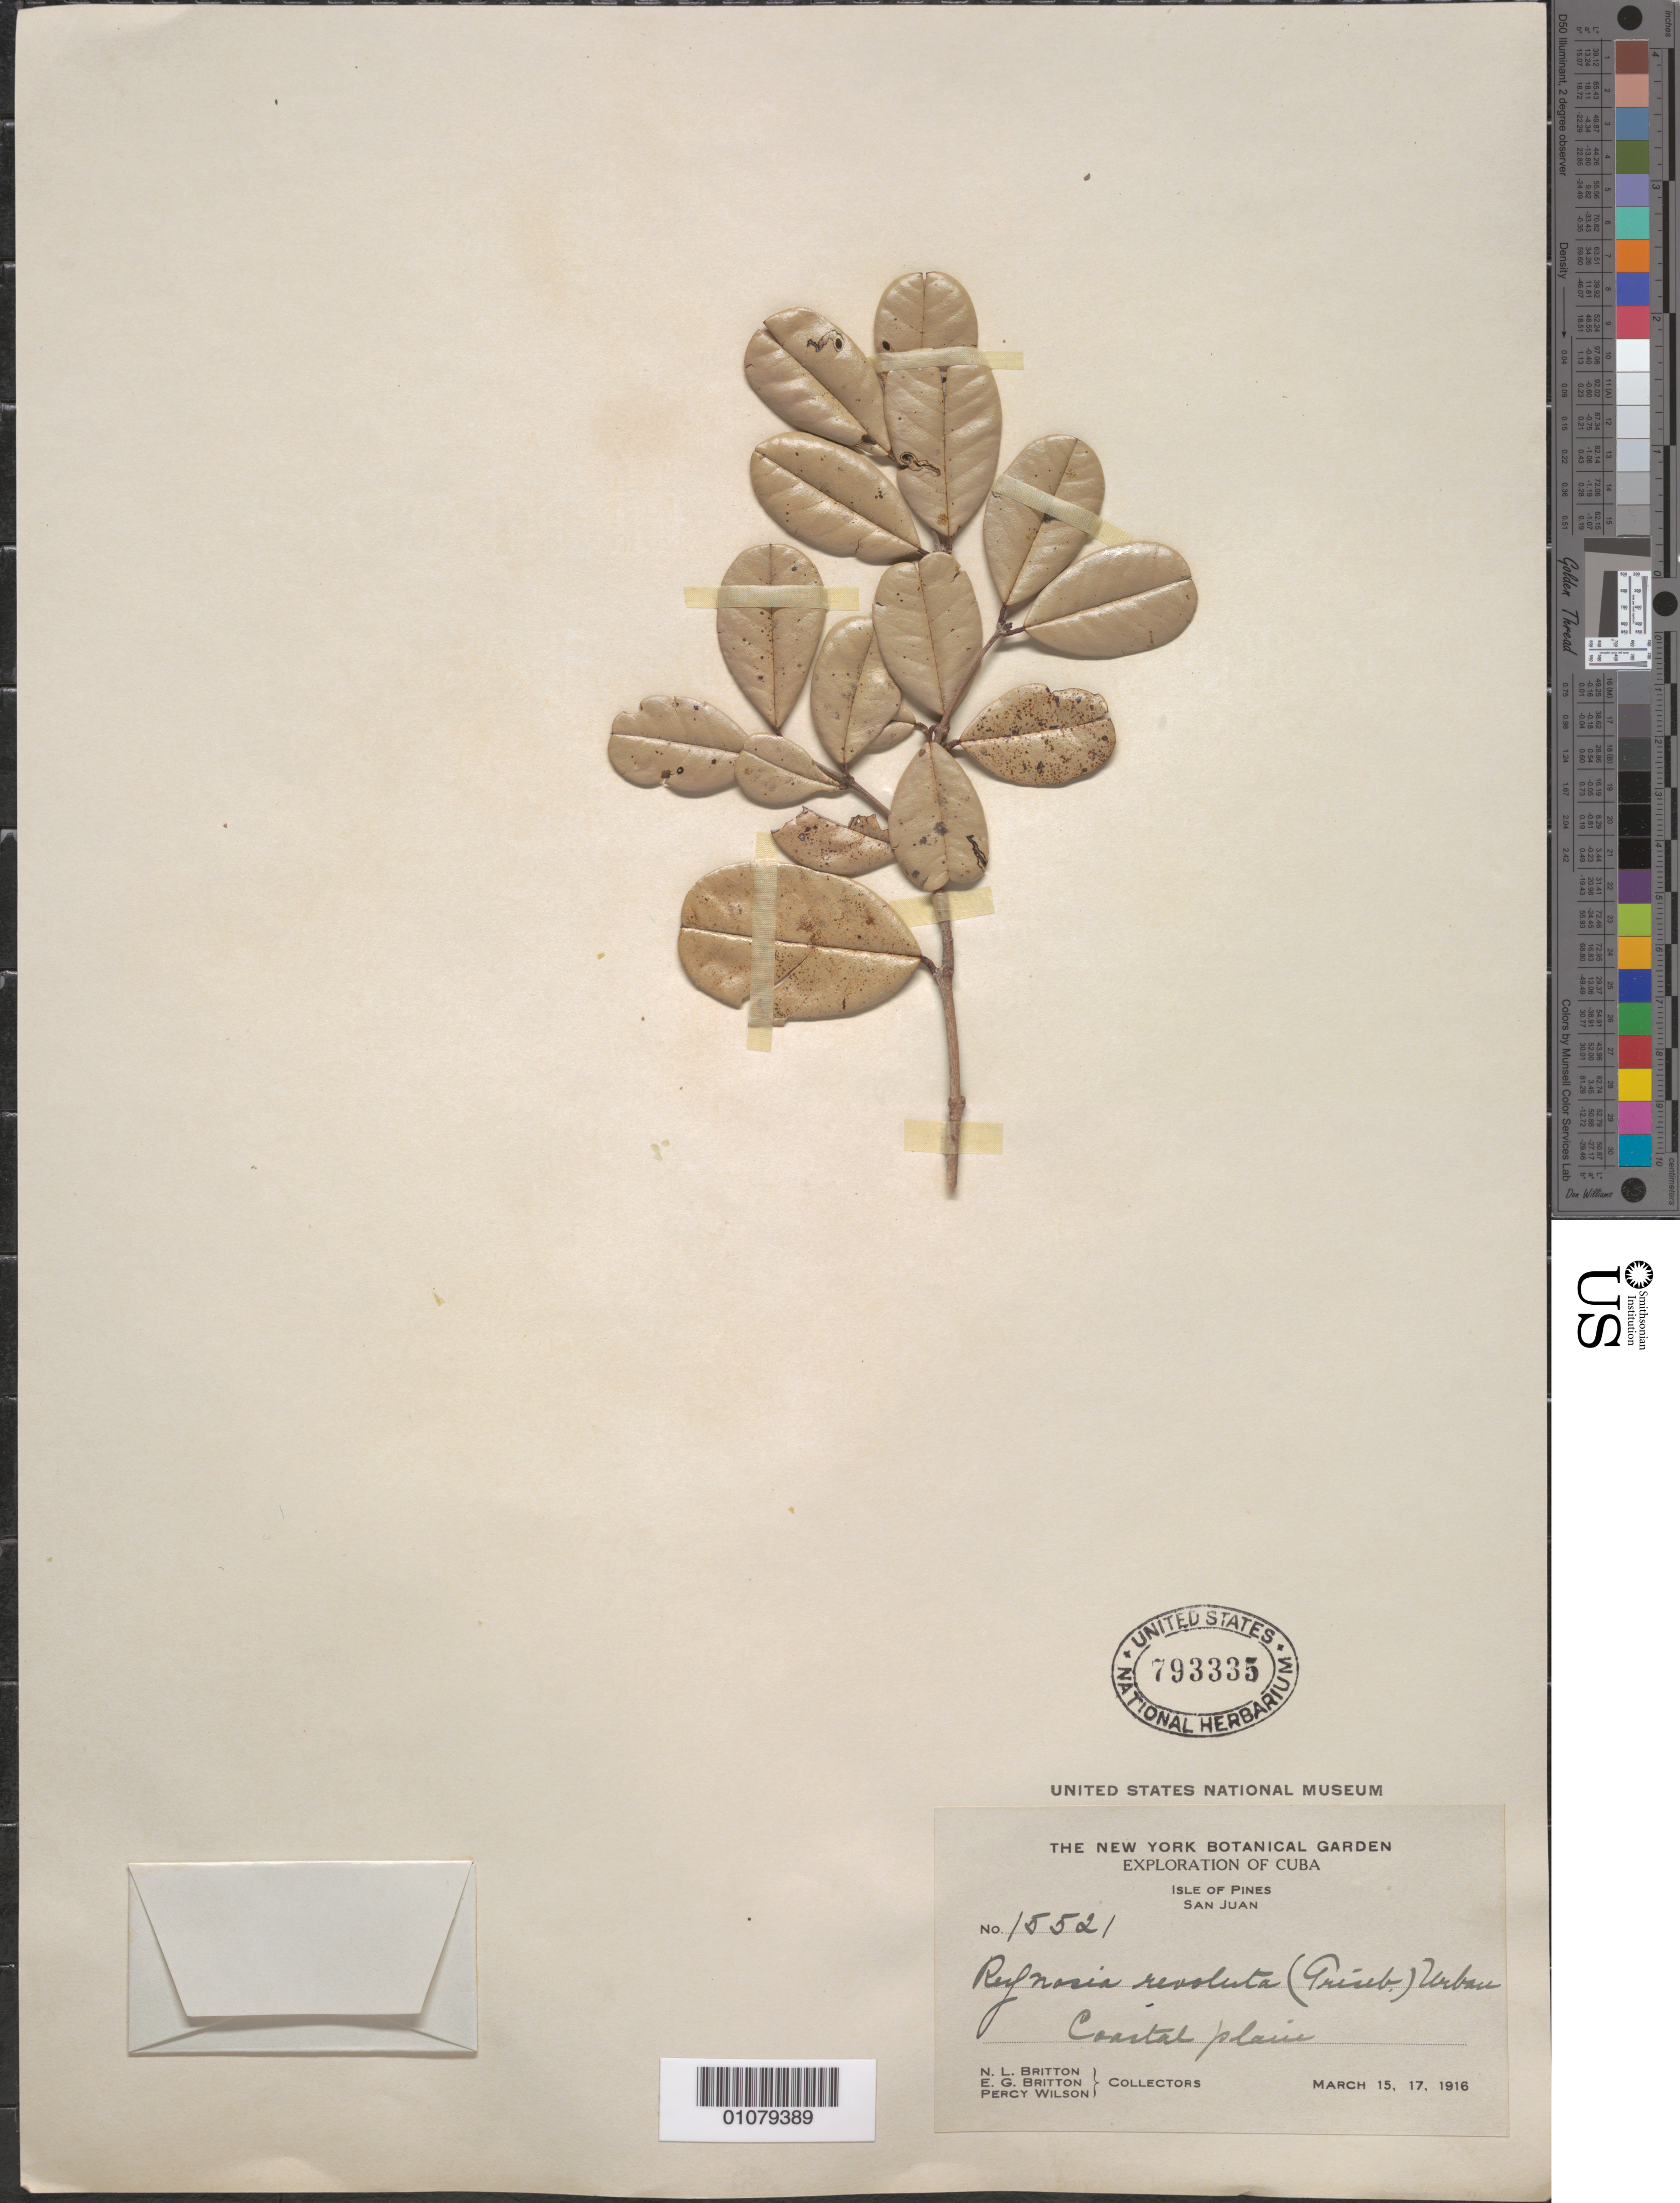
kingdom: Plantae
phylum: Tracheophyta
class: Magnoliopsida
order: Rosales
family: Rhamnaceae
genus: Reynosia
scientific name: Reynosia revoluta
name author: (C. Wright) Urb.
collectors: N. Britton, E. G. Britton & P. Wilson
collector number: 15521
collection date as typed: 15 Mar 1916 and 17 Mar 1916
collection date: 1916-03-15,1916-03-17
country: Cuba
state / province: Isla de La Juventud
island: Isla de la Juventud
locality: Isle of Pines, San Juan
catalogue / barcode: US 793335